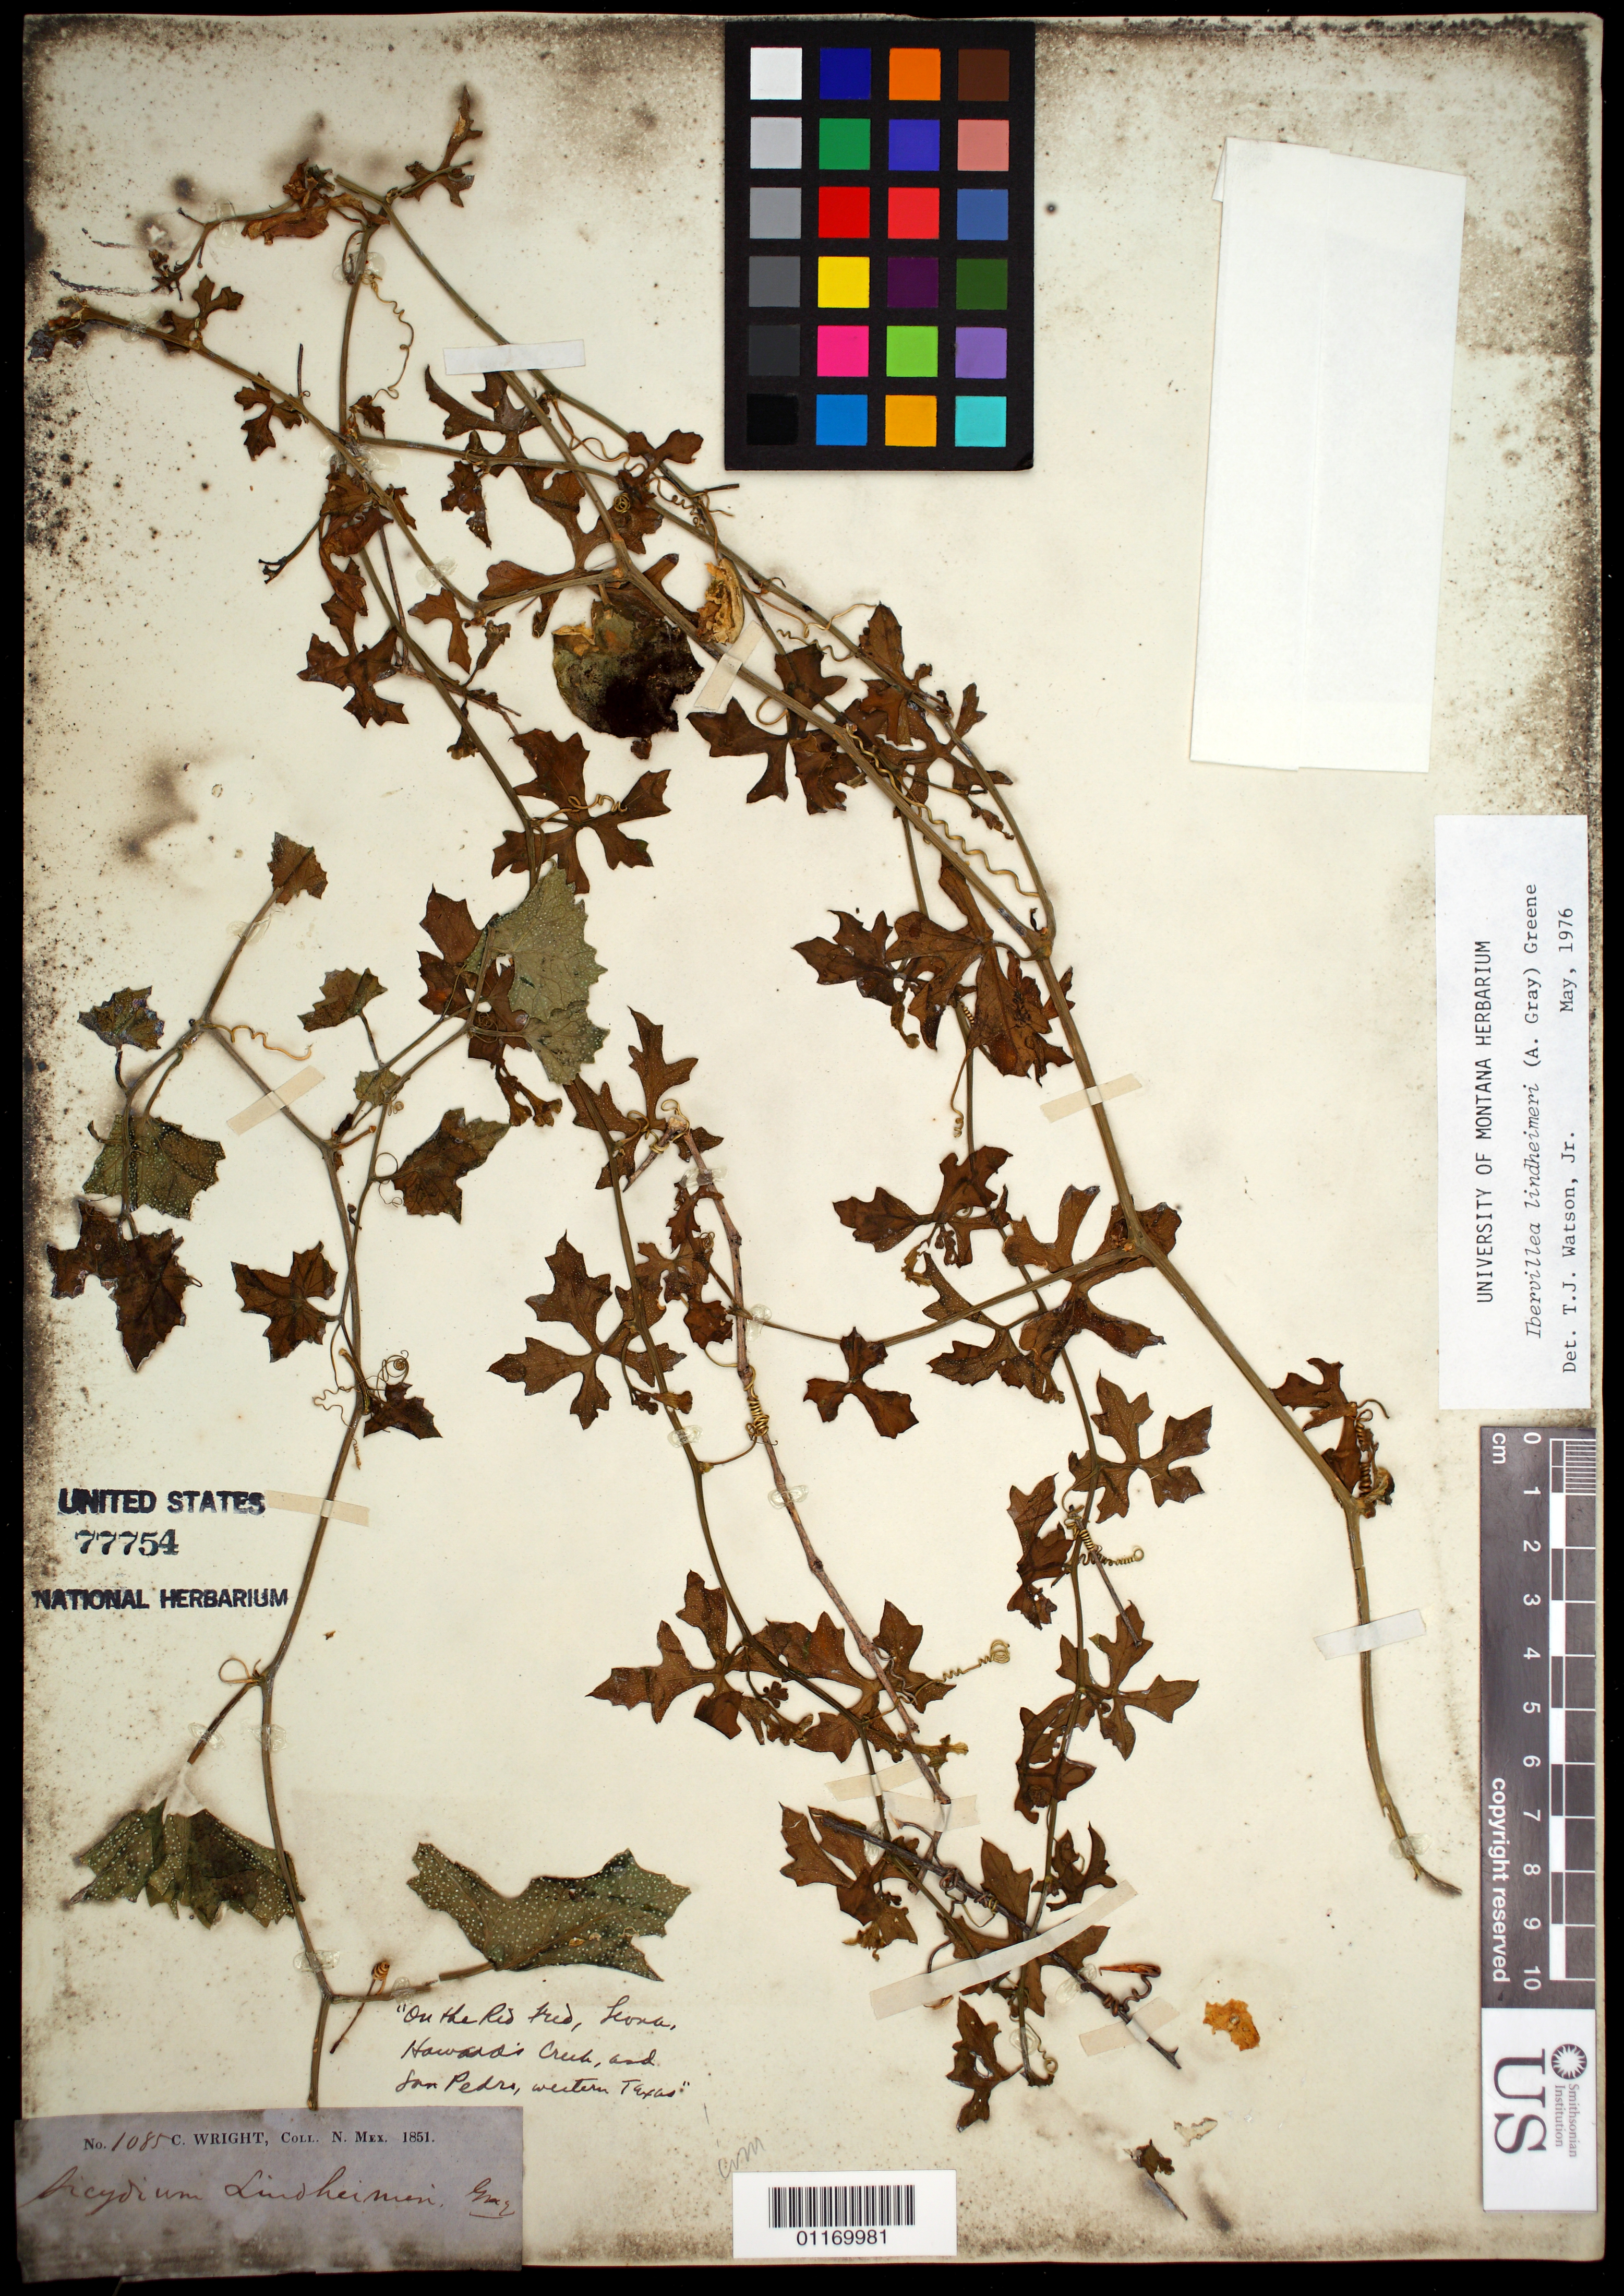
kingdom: Plantae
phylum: Tracheophyta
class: Magnoliopsida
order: Cucurbitales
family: Cucurbitaceae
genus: Ibervillea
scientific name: Ibervillea lindheimeri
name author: (A. Gray) Greene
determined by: Watson, T. J.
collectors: C. Wright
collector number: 1085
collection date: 1851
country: United States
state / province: New Mexico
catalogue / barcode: US 77754